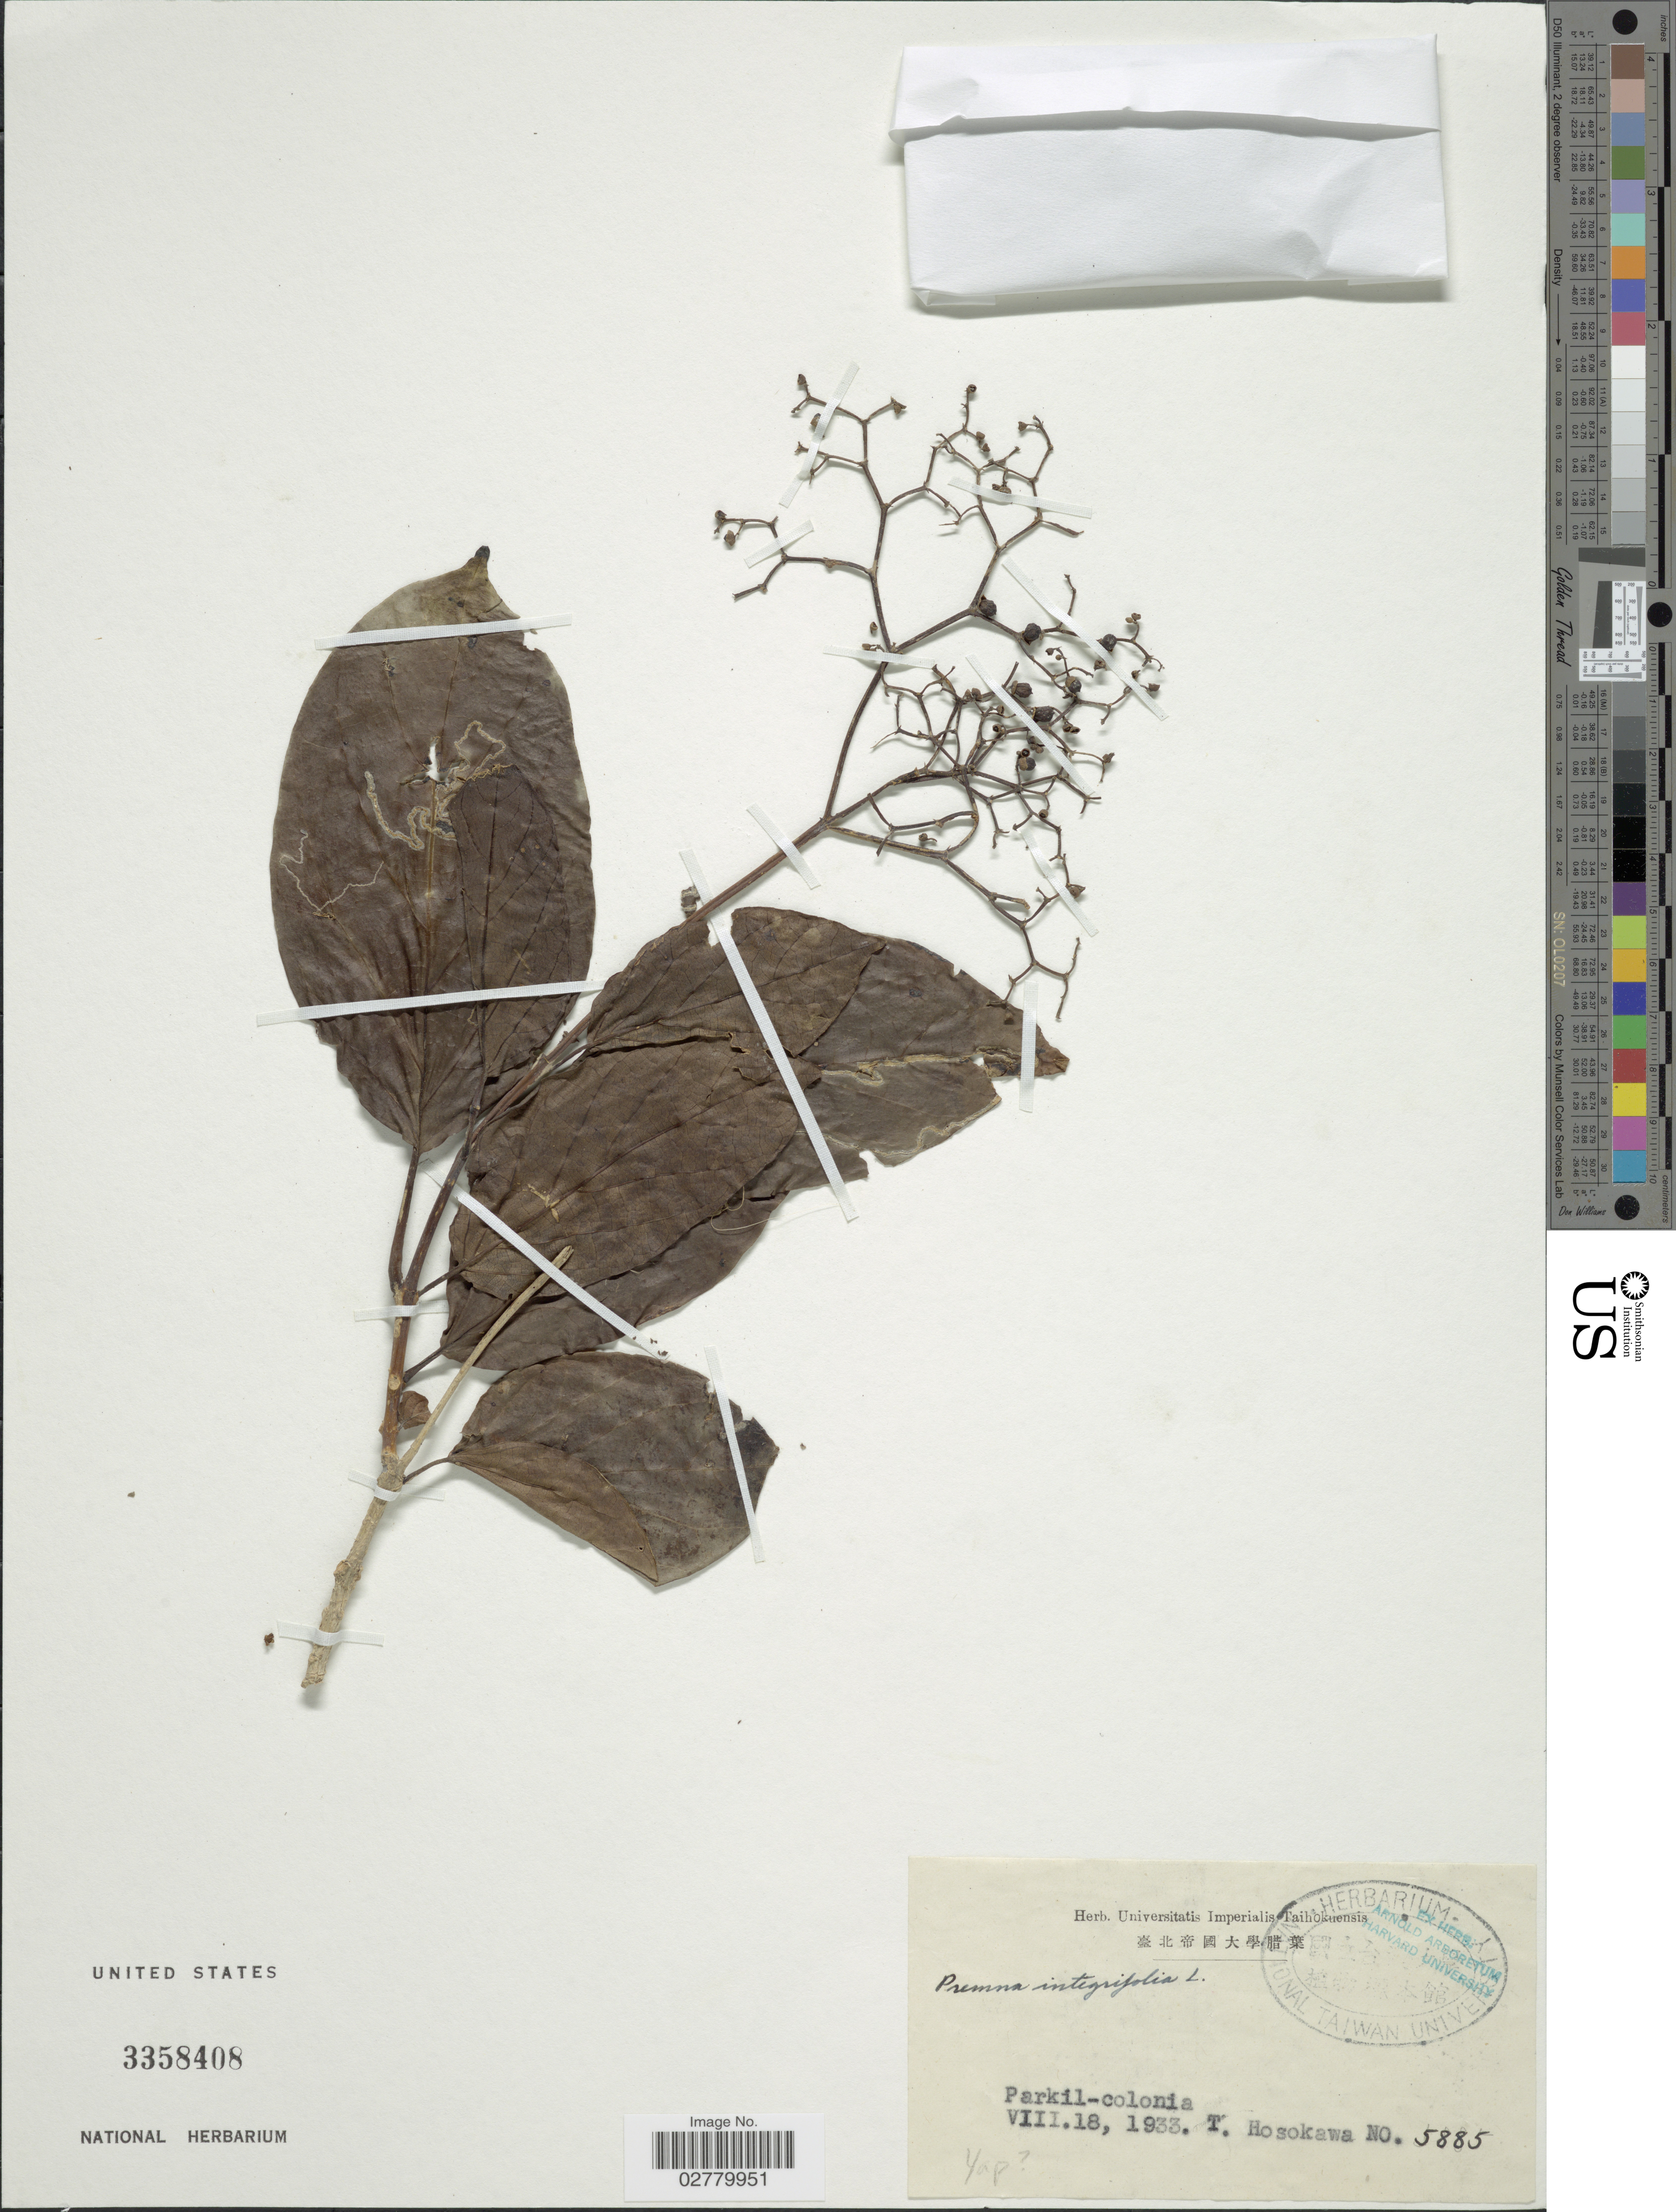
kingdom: Plantae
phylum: Tracheophyta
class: Magnoliopsida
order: Lamiales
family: Lamiaceae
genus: Premna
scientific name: Premna obtusifolia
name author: R. Br.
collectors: T. Hosokawa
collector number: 5885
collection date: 1933-08-18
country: Micronesia, Federated States of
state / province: Yap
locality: Parkil-colonia. Yap [unsure placement]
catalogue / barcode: US 3358408